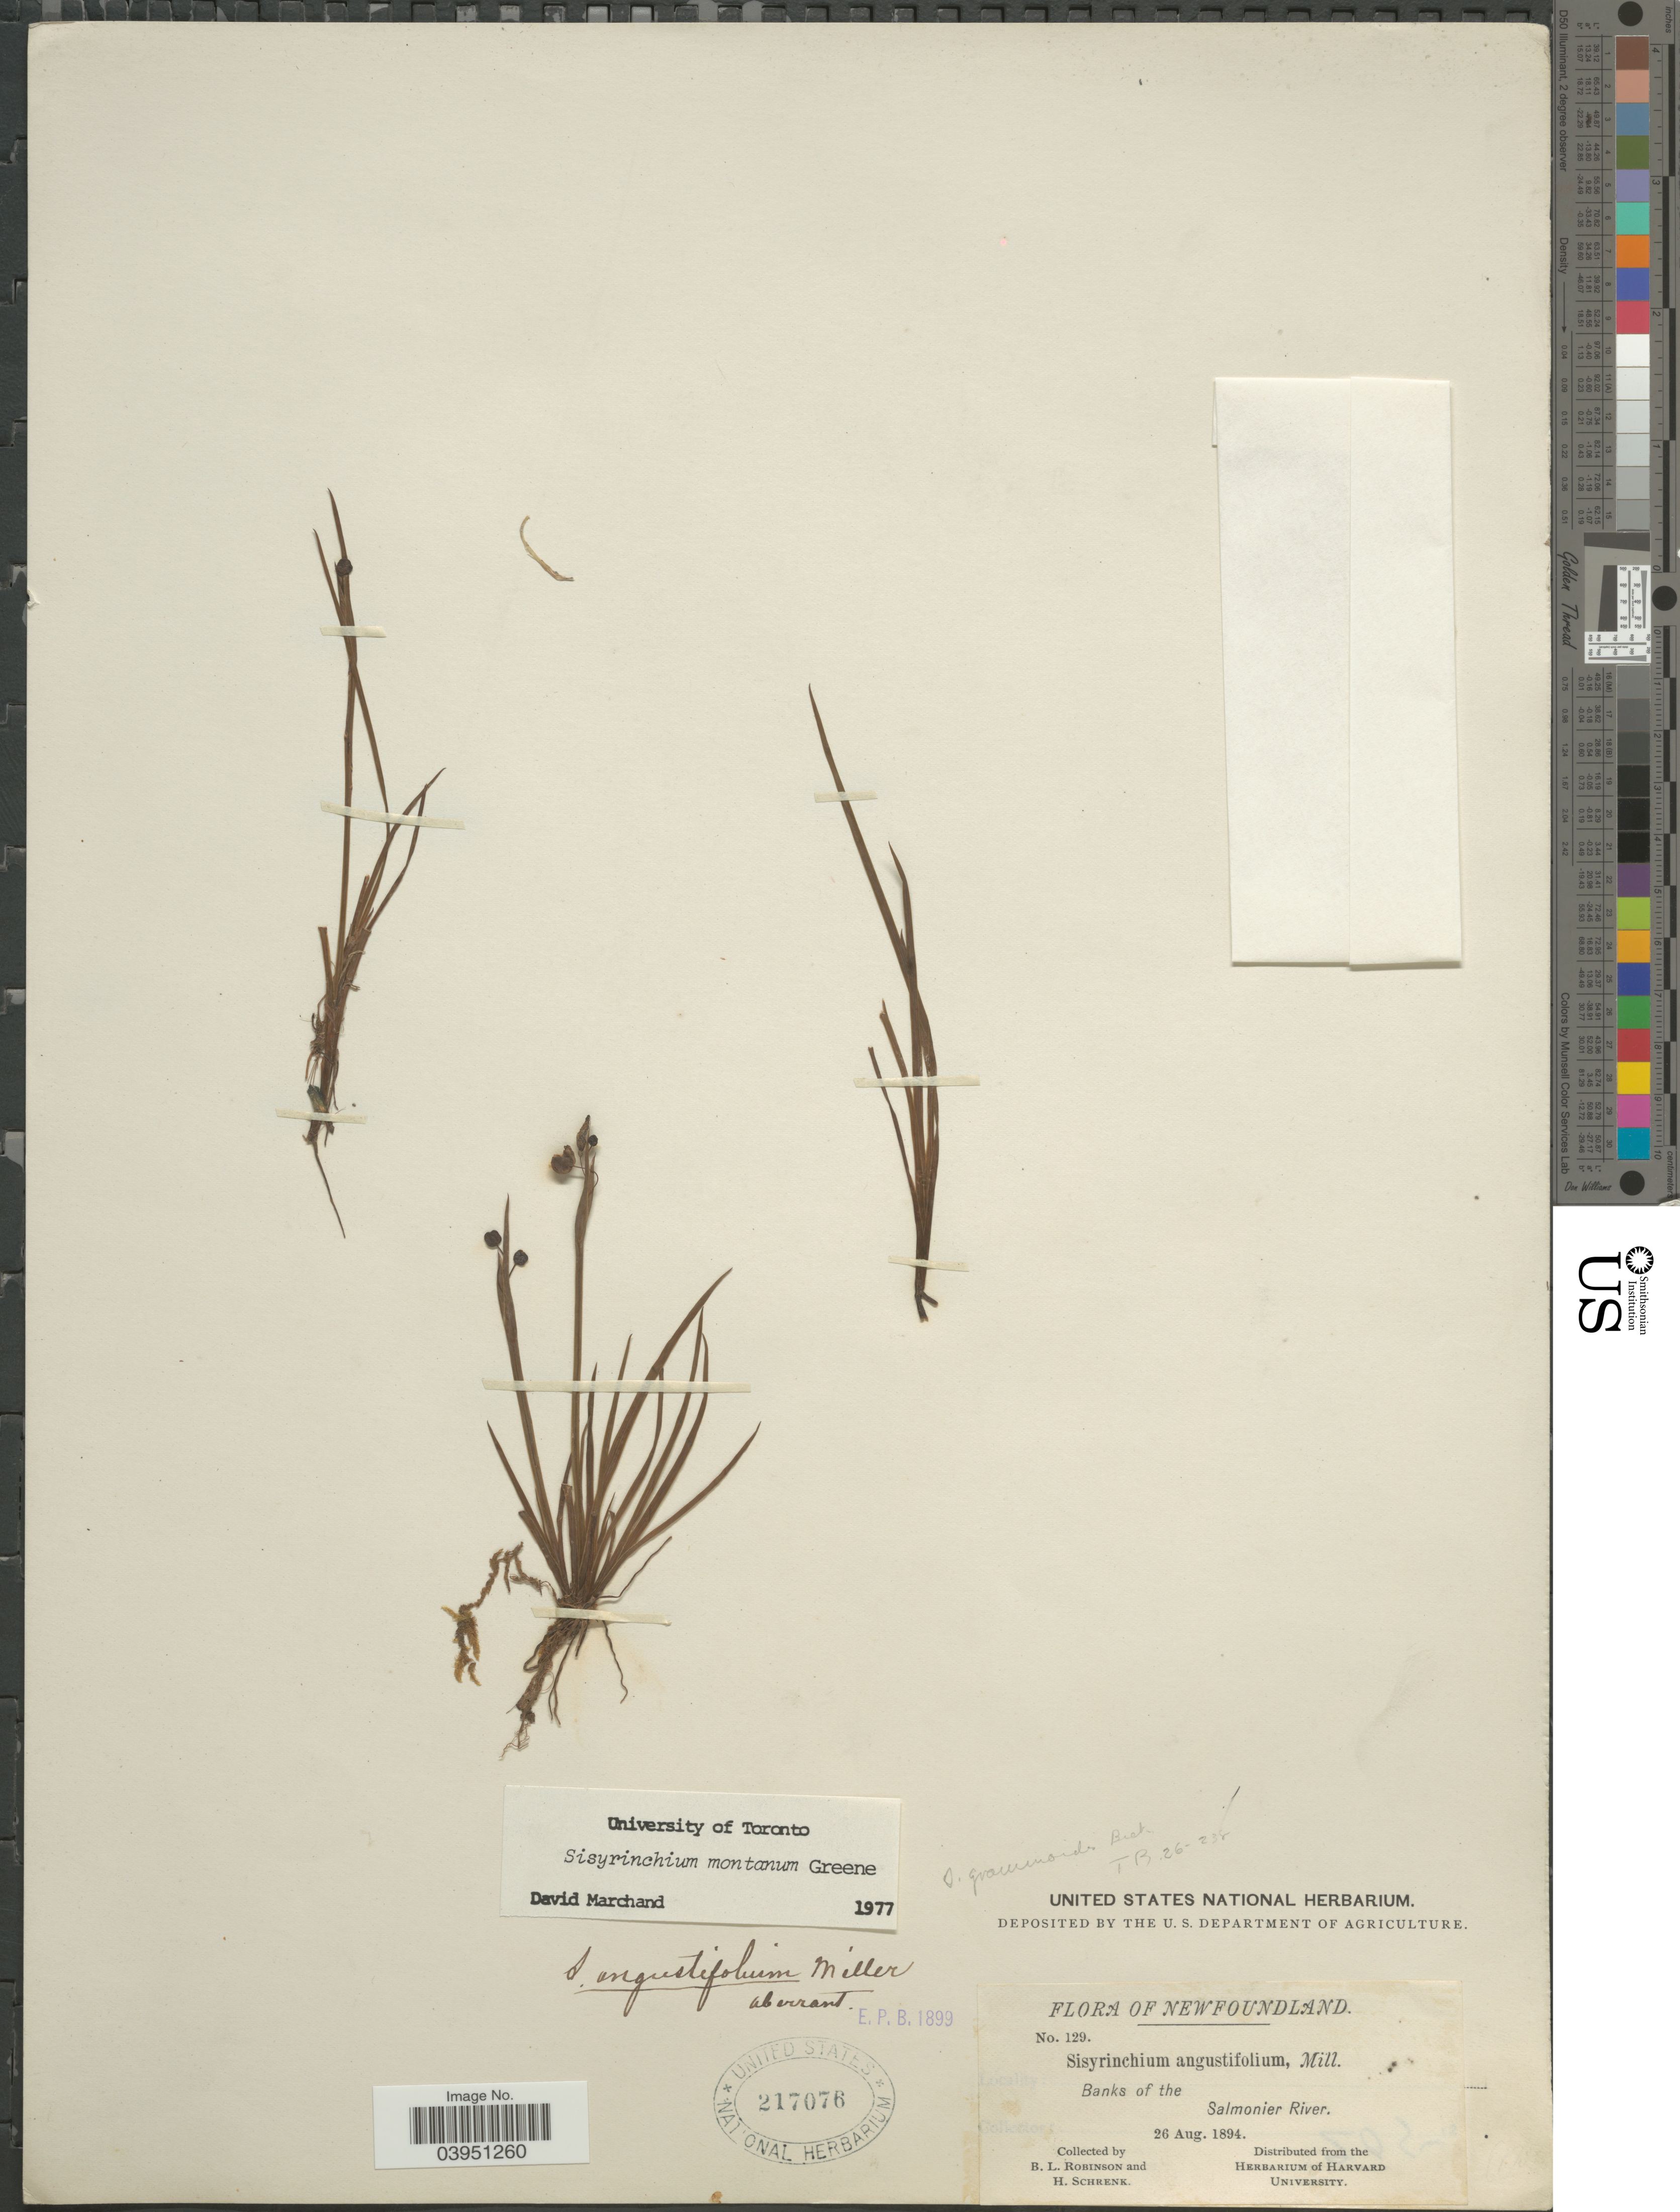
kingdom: Plantae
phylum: Tracheophyta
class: Liliopsida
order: Asparagales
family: Iridaceae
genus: Sisyrinchium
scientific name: Sisyrinchium montanum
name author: Greene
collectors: B. L. Robinson & H. Schrenk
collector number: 129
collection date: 1894-08-26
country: Canada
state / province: Newfoundland and Labrador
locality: Banks of the Salmonier River.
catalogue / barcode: US 217076